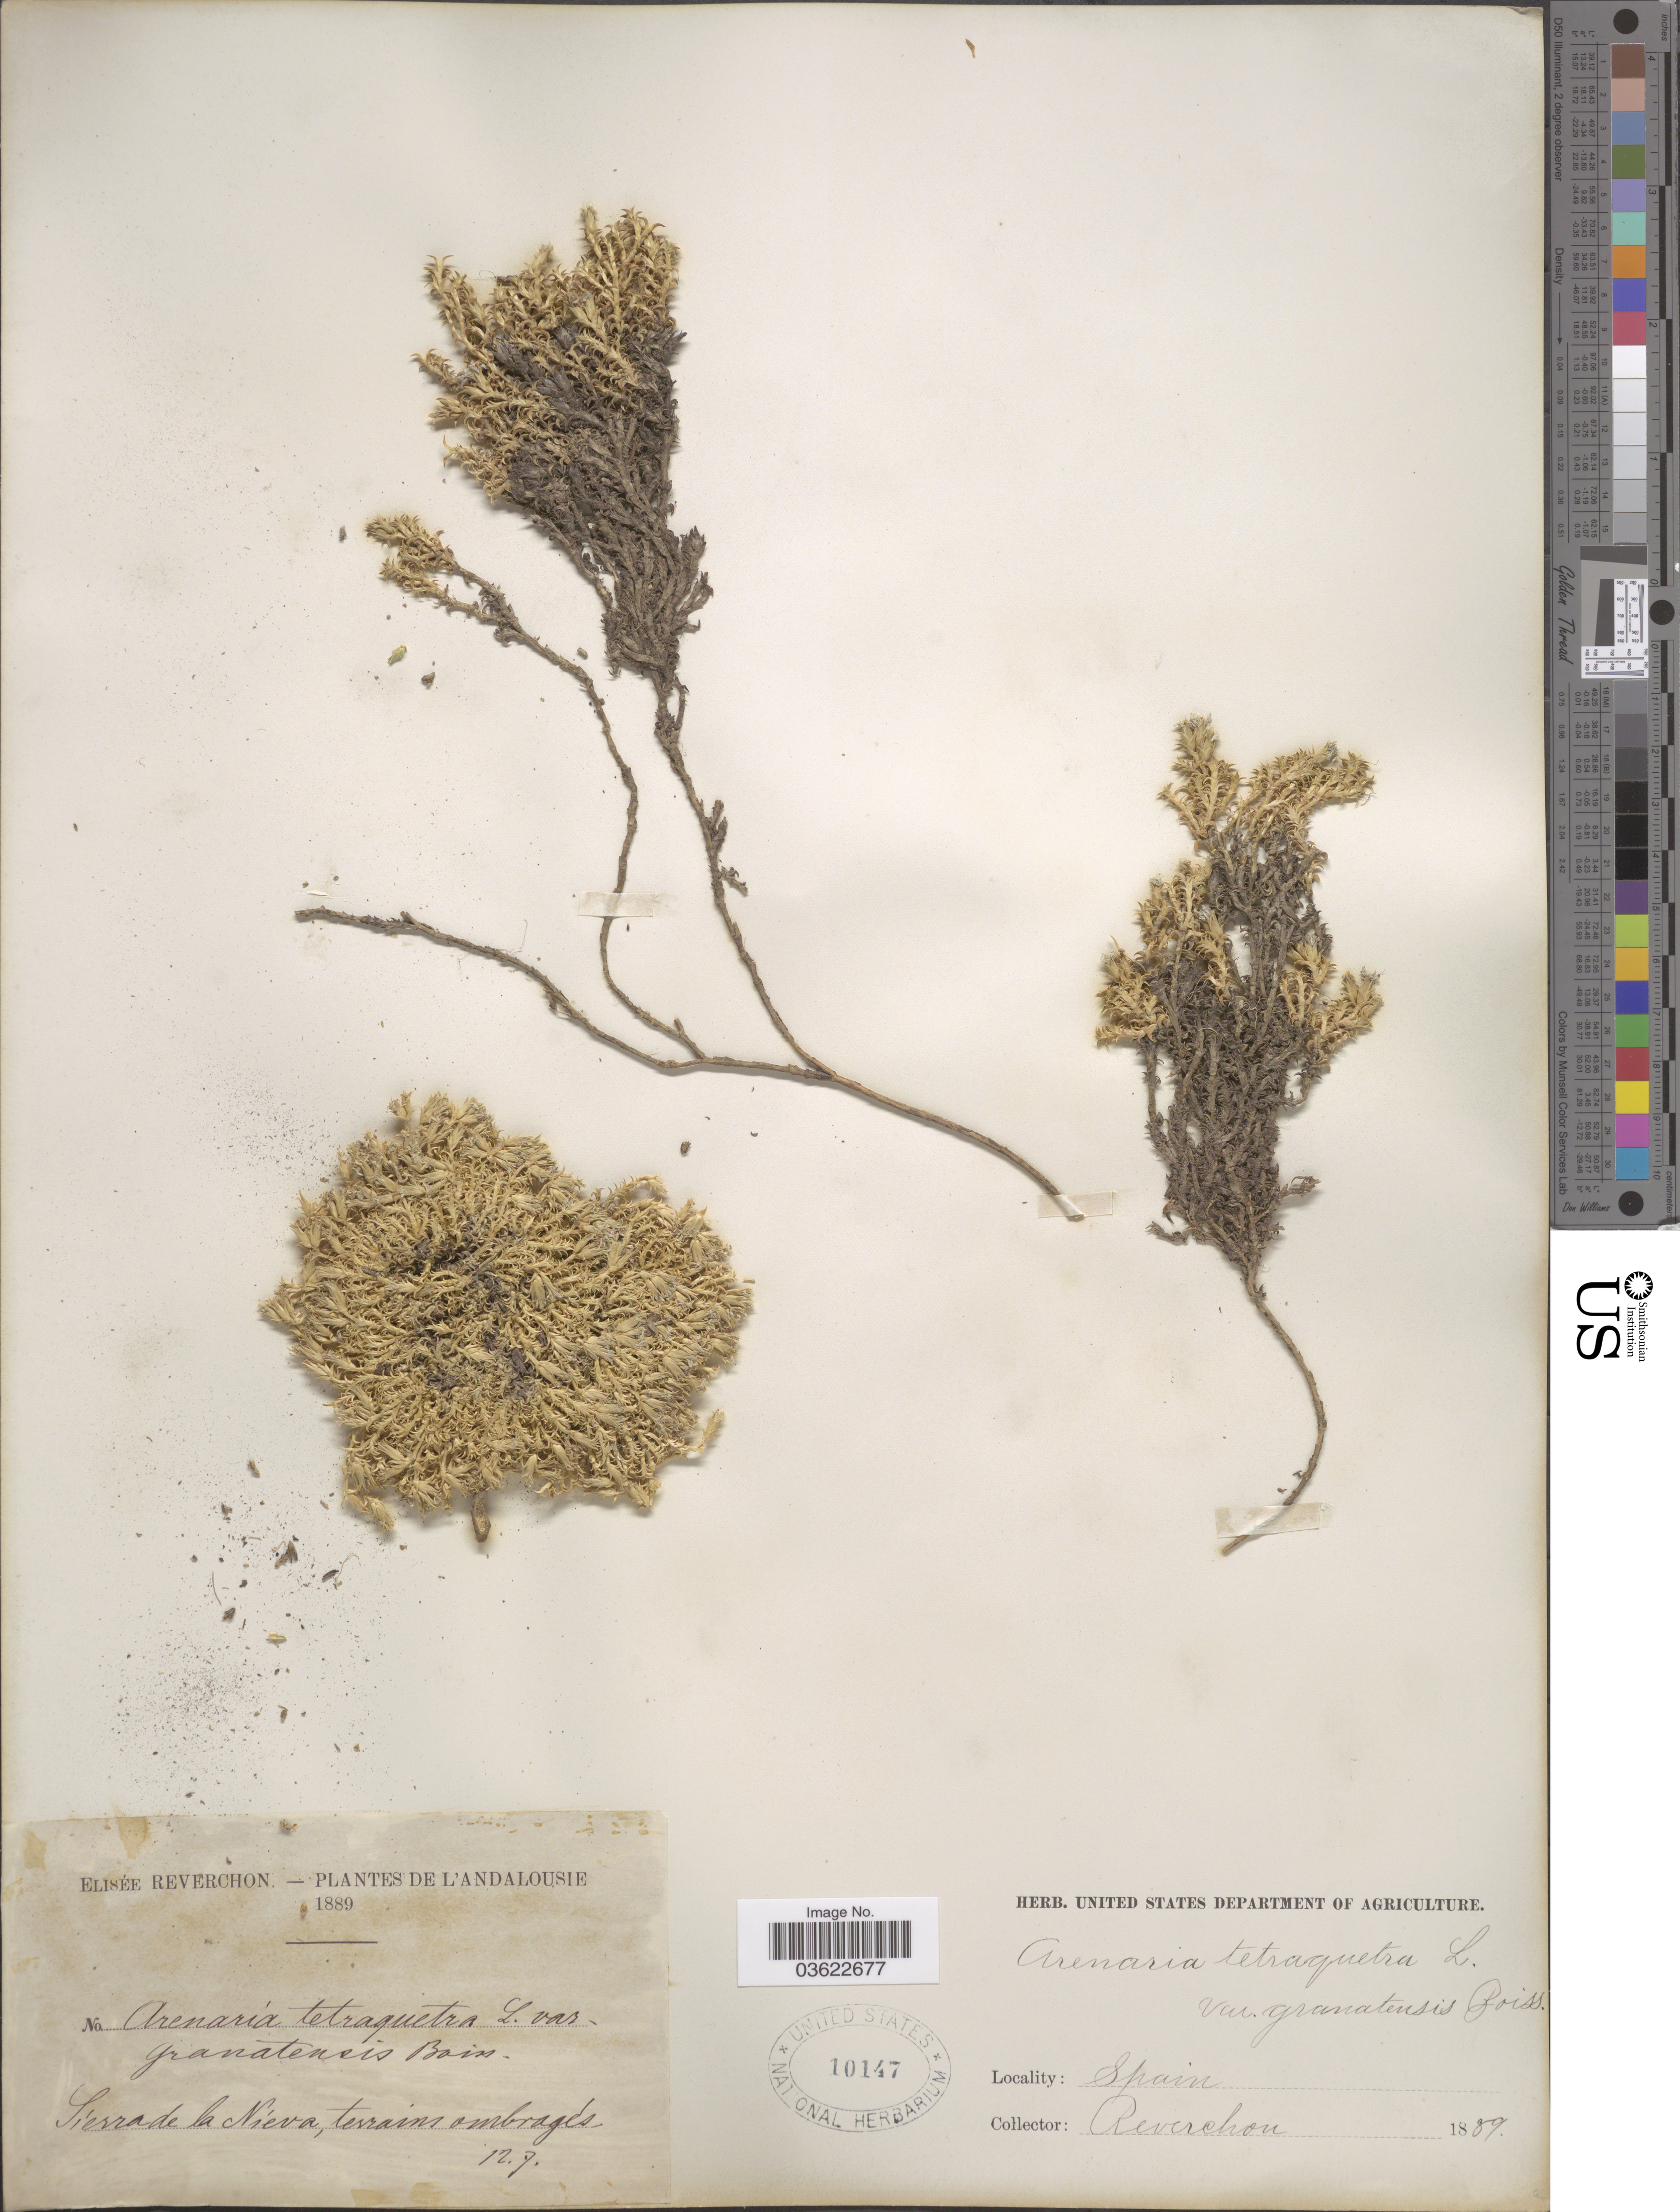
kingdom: Plantae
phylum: Tracheophyta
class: Magnoliopsida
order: Caryophyllales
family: Caryophyllaceae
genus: Arenaria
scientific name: Arenaria tetraquetra subsp. murcica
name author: (Font Quer) Favarger & G. Nieto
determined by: Strong, Mark T., (BOT), Smithsonian Institution - National Museum of Natural History (UNITED STATES)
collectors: E. Reverchon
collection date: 1889-07-12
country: Spain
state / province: Andalucía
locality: Andalousie. Sierra de la Nieva.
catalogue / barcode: US 10147